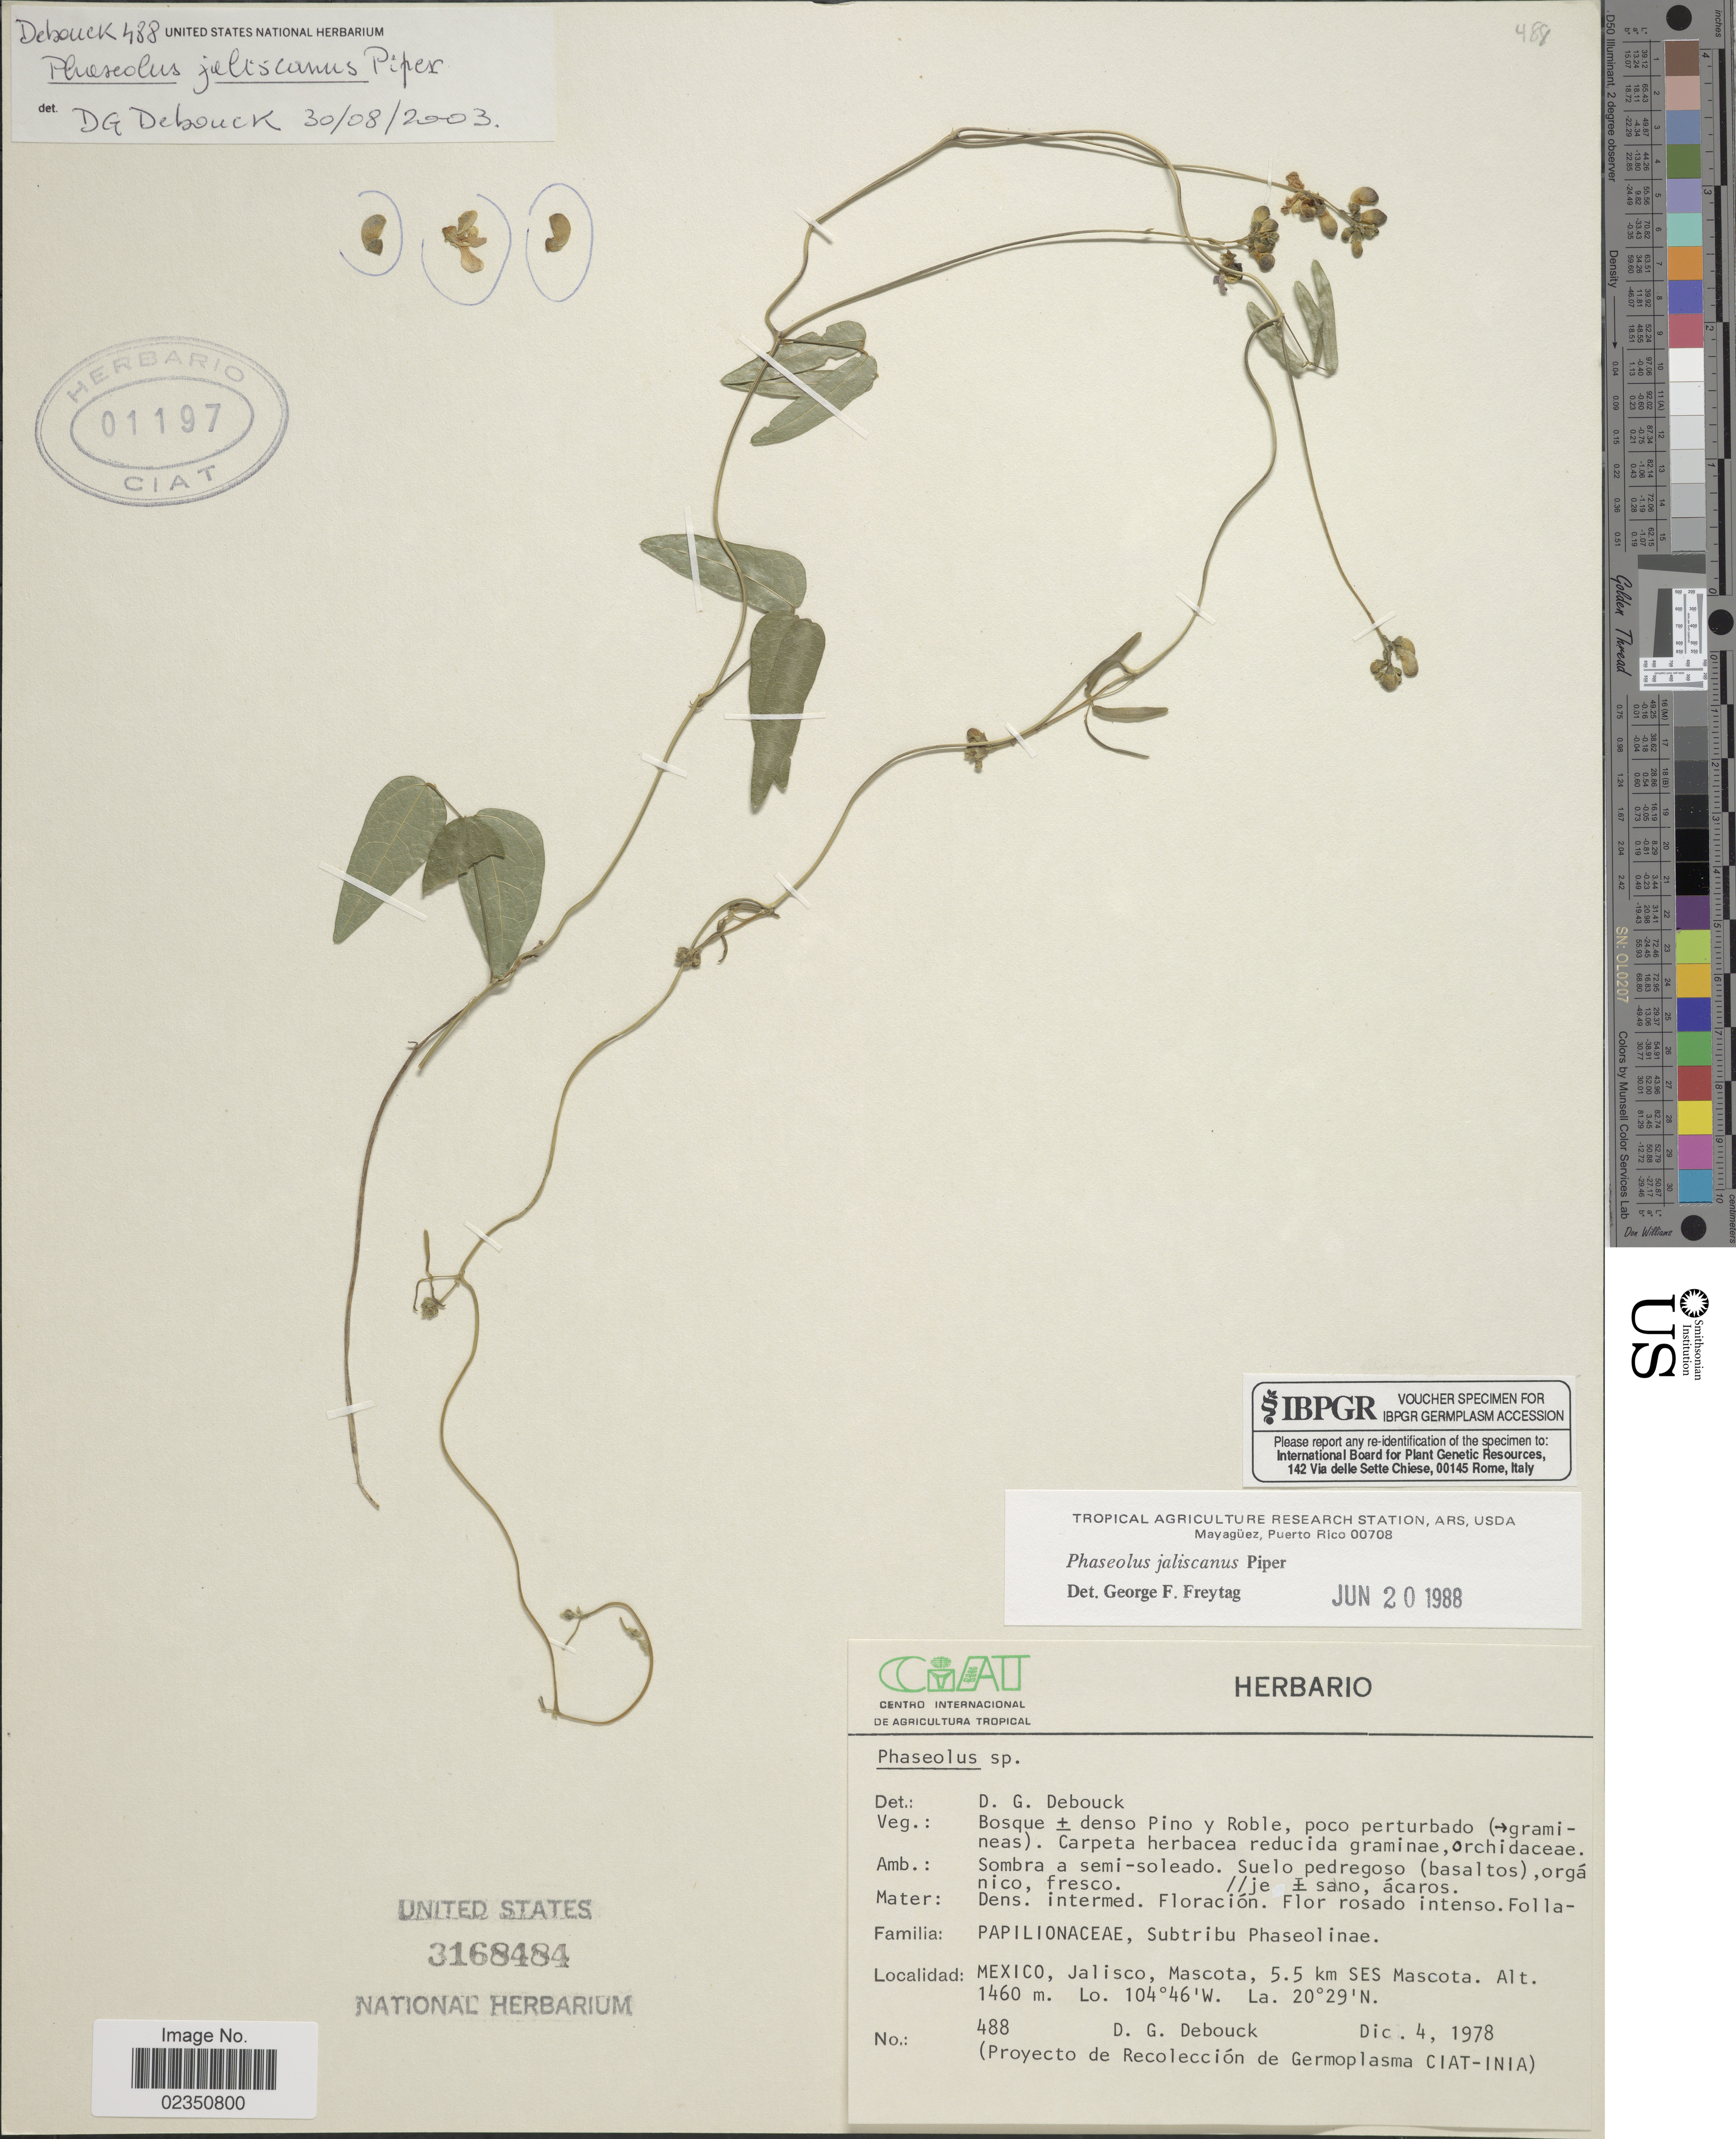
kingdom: Plantae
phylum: Tracheophyta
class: Magnoliopsida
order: Fabales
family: Fabaceae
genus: Phaseolus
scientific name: Phaseolus jaliscanus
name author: Piper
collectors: D. Debouck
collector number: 488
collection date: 1978-12-04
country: Mexico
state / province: Jalisco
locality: Mascota, 5.5 km SES Mascota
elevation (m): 1460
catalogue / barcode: US 3168484